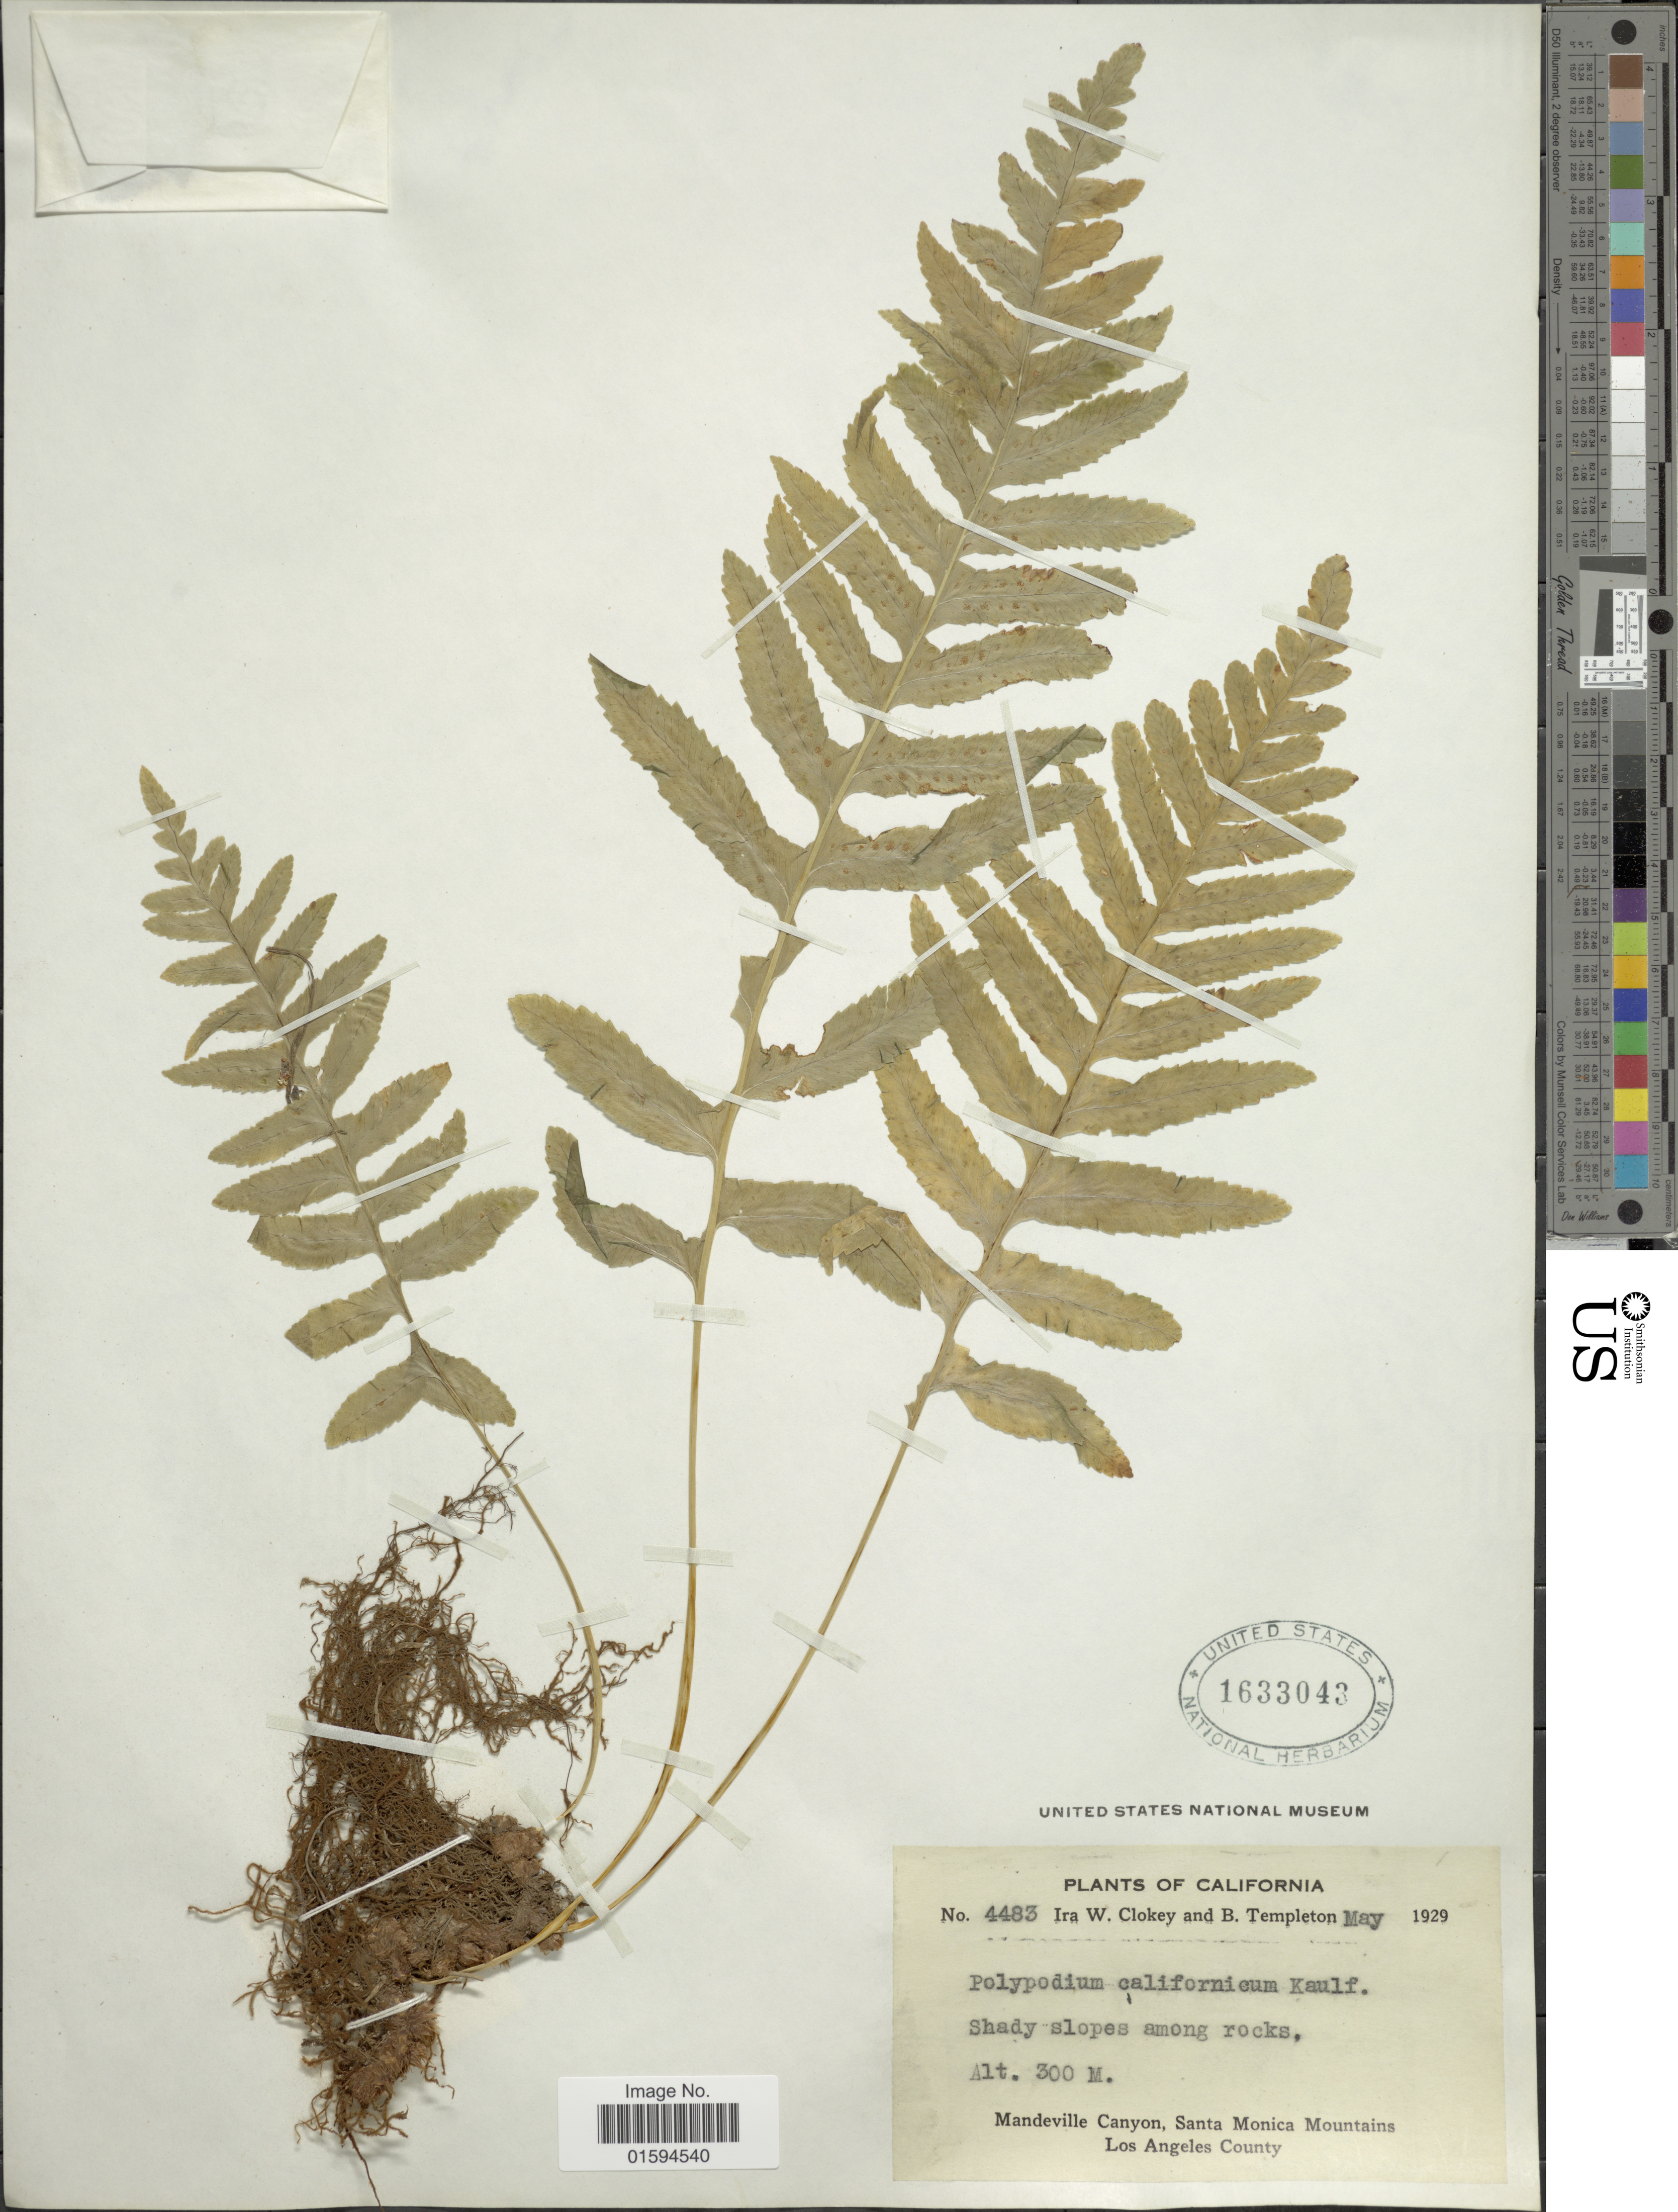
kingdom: Plantae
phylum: Tracheophyta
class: Polypodiopsida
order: Polypodiales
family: Polypodiaceae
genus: Polypodium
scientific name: Polypodium californicum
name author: Kaulf.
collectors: I. W. Clokey & B. Templeton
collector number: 4483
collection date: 1929-05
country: United States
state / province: California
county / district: Los Angeles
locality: Shady slopes among rocks, Mandeville Canyon, Santa Monica Mountains, Los Angeles County.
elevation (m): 300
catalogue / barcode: US 1633043